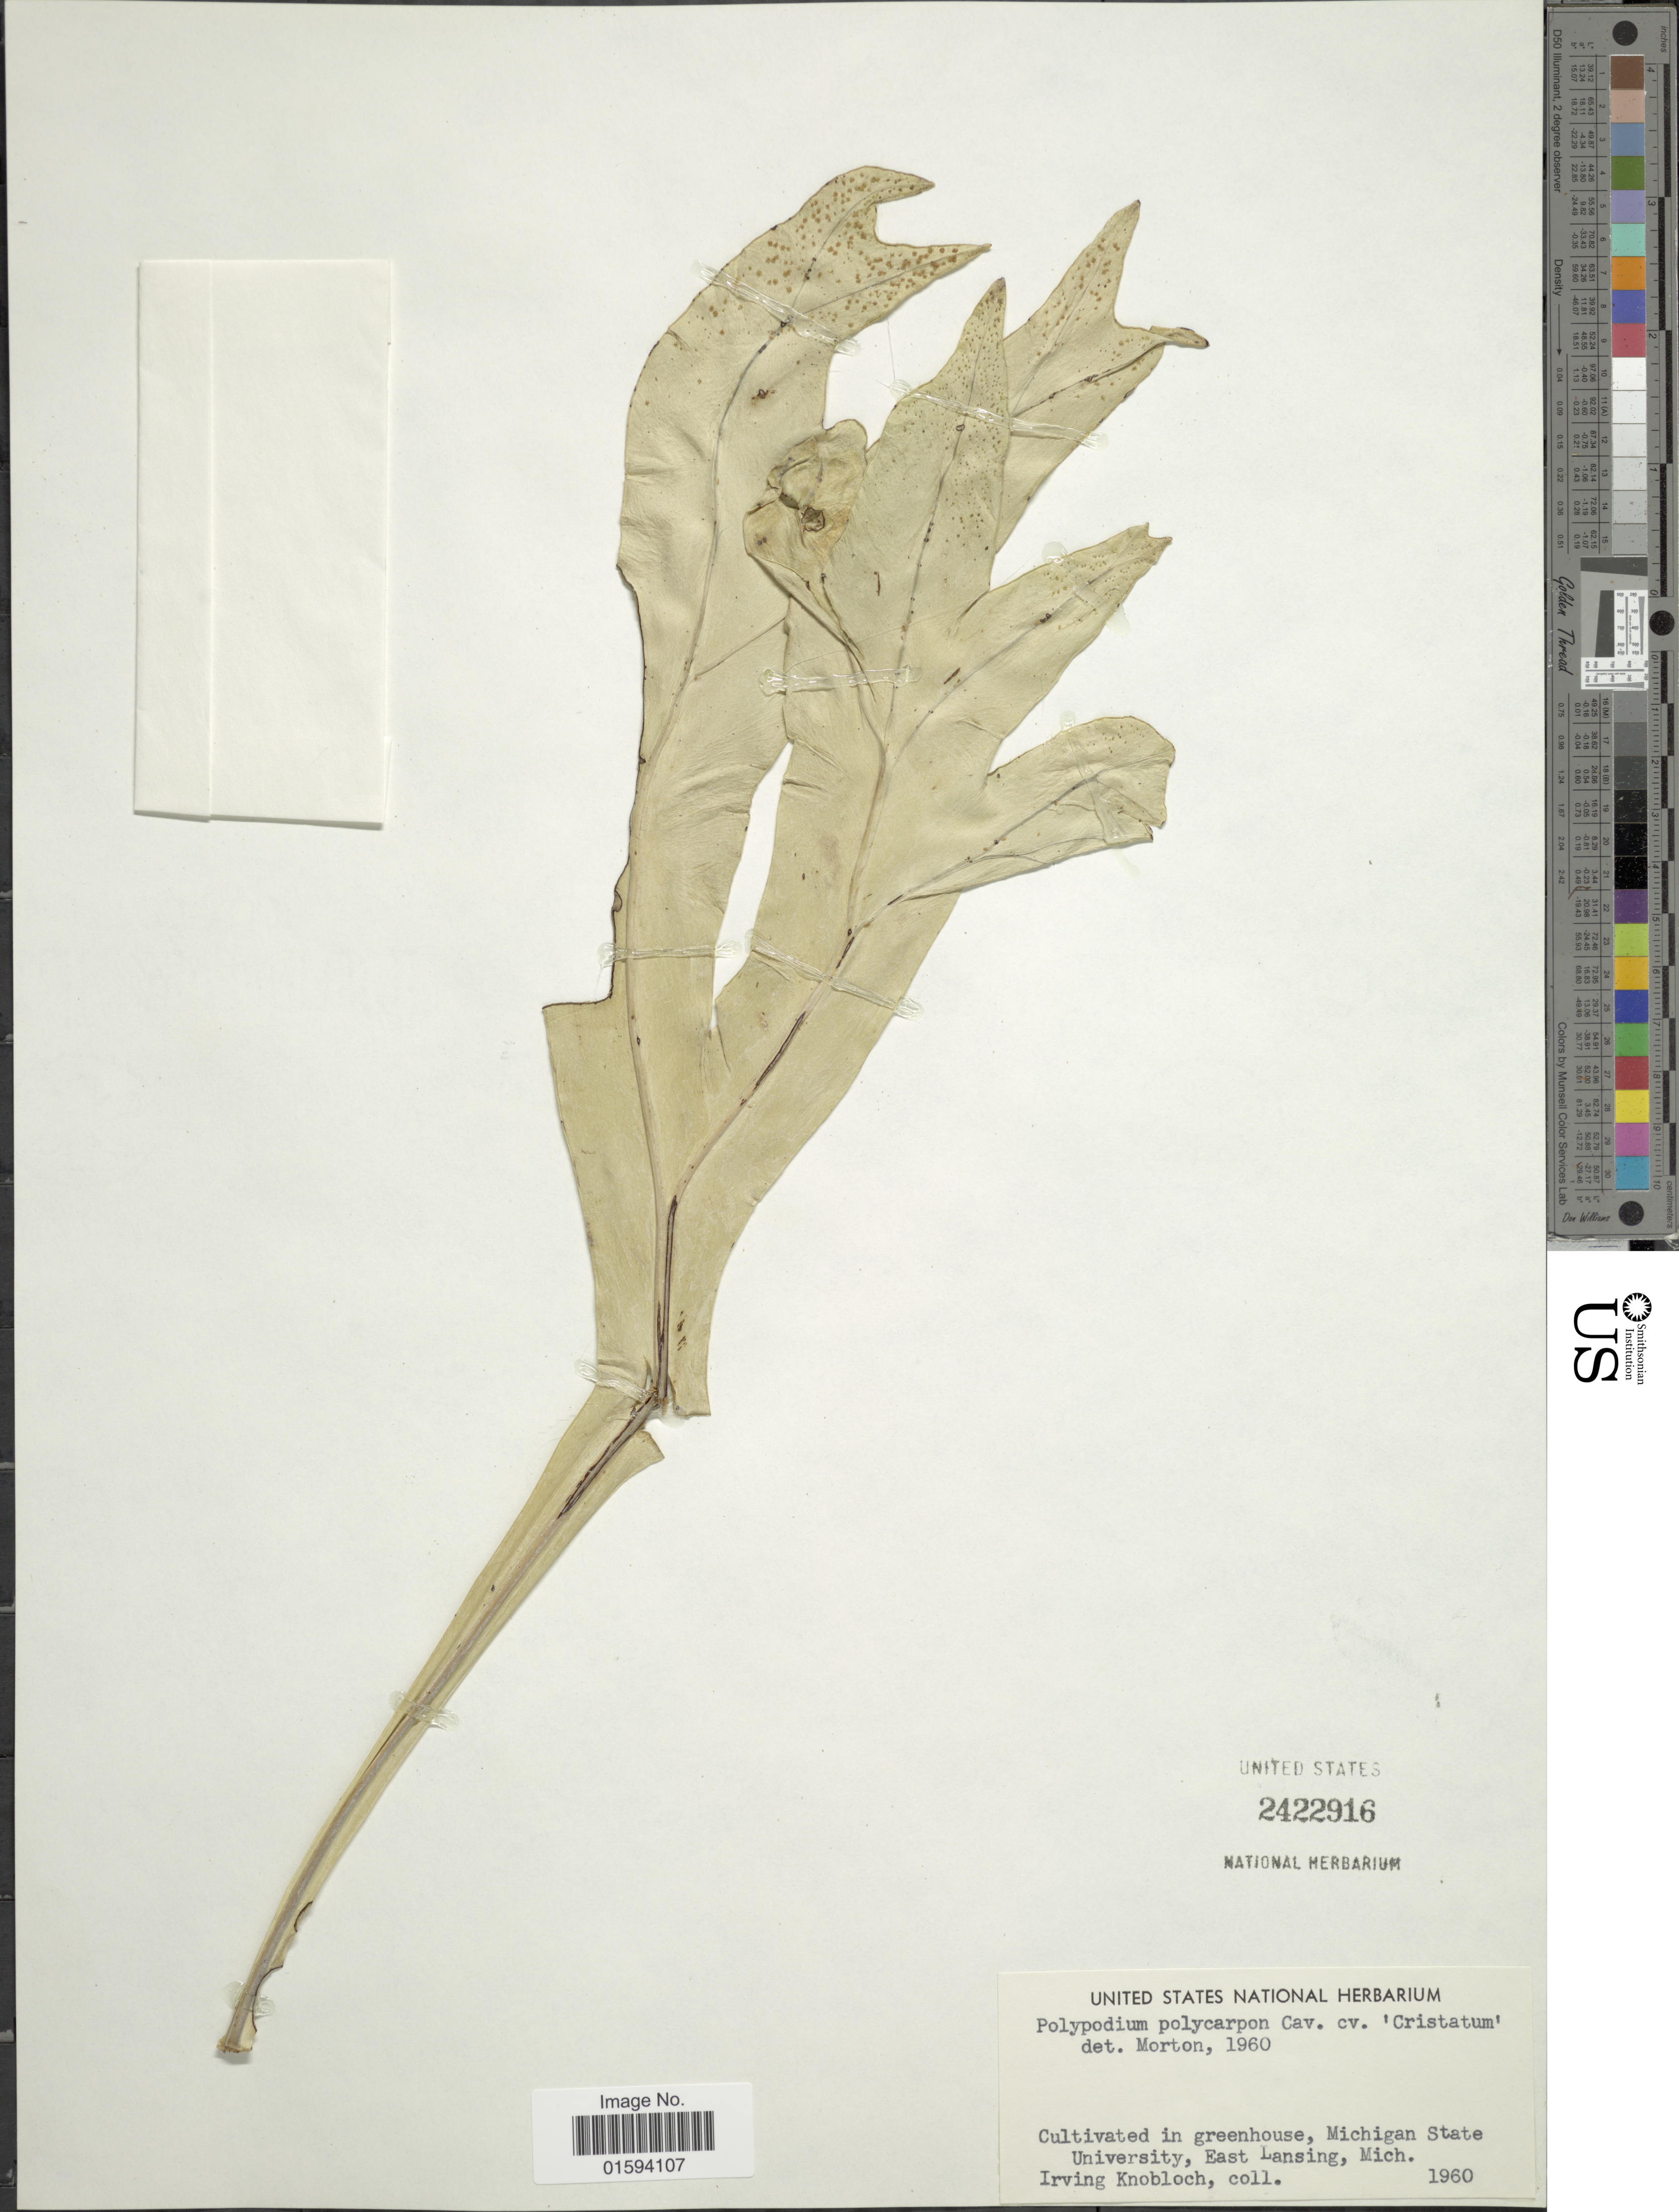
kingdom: Plantae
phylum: Tracheophyta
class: Polypodiopsida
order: Polypodiales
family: Polypodiaceae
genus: Polypodium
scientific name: Polypodium polycarpon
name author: Cav. ex Sw.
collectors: I. W. Knobloch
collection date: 1960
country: United States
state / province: Michigan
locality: In Greenhouse, Michigan State University, East Lansing, Mich.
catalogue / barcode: US 2422916